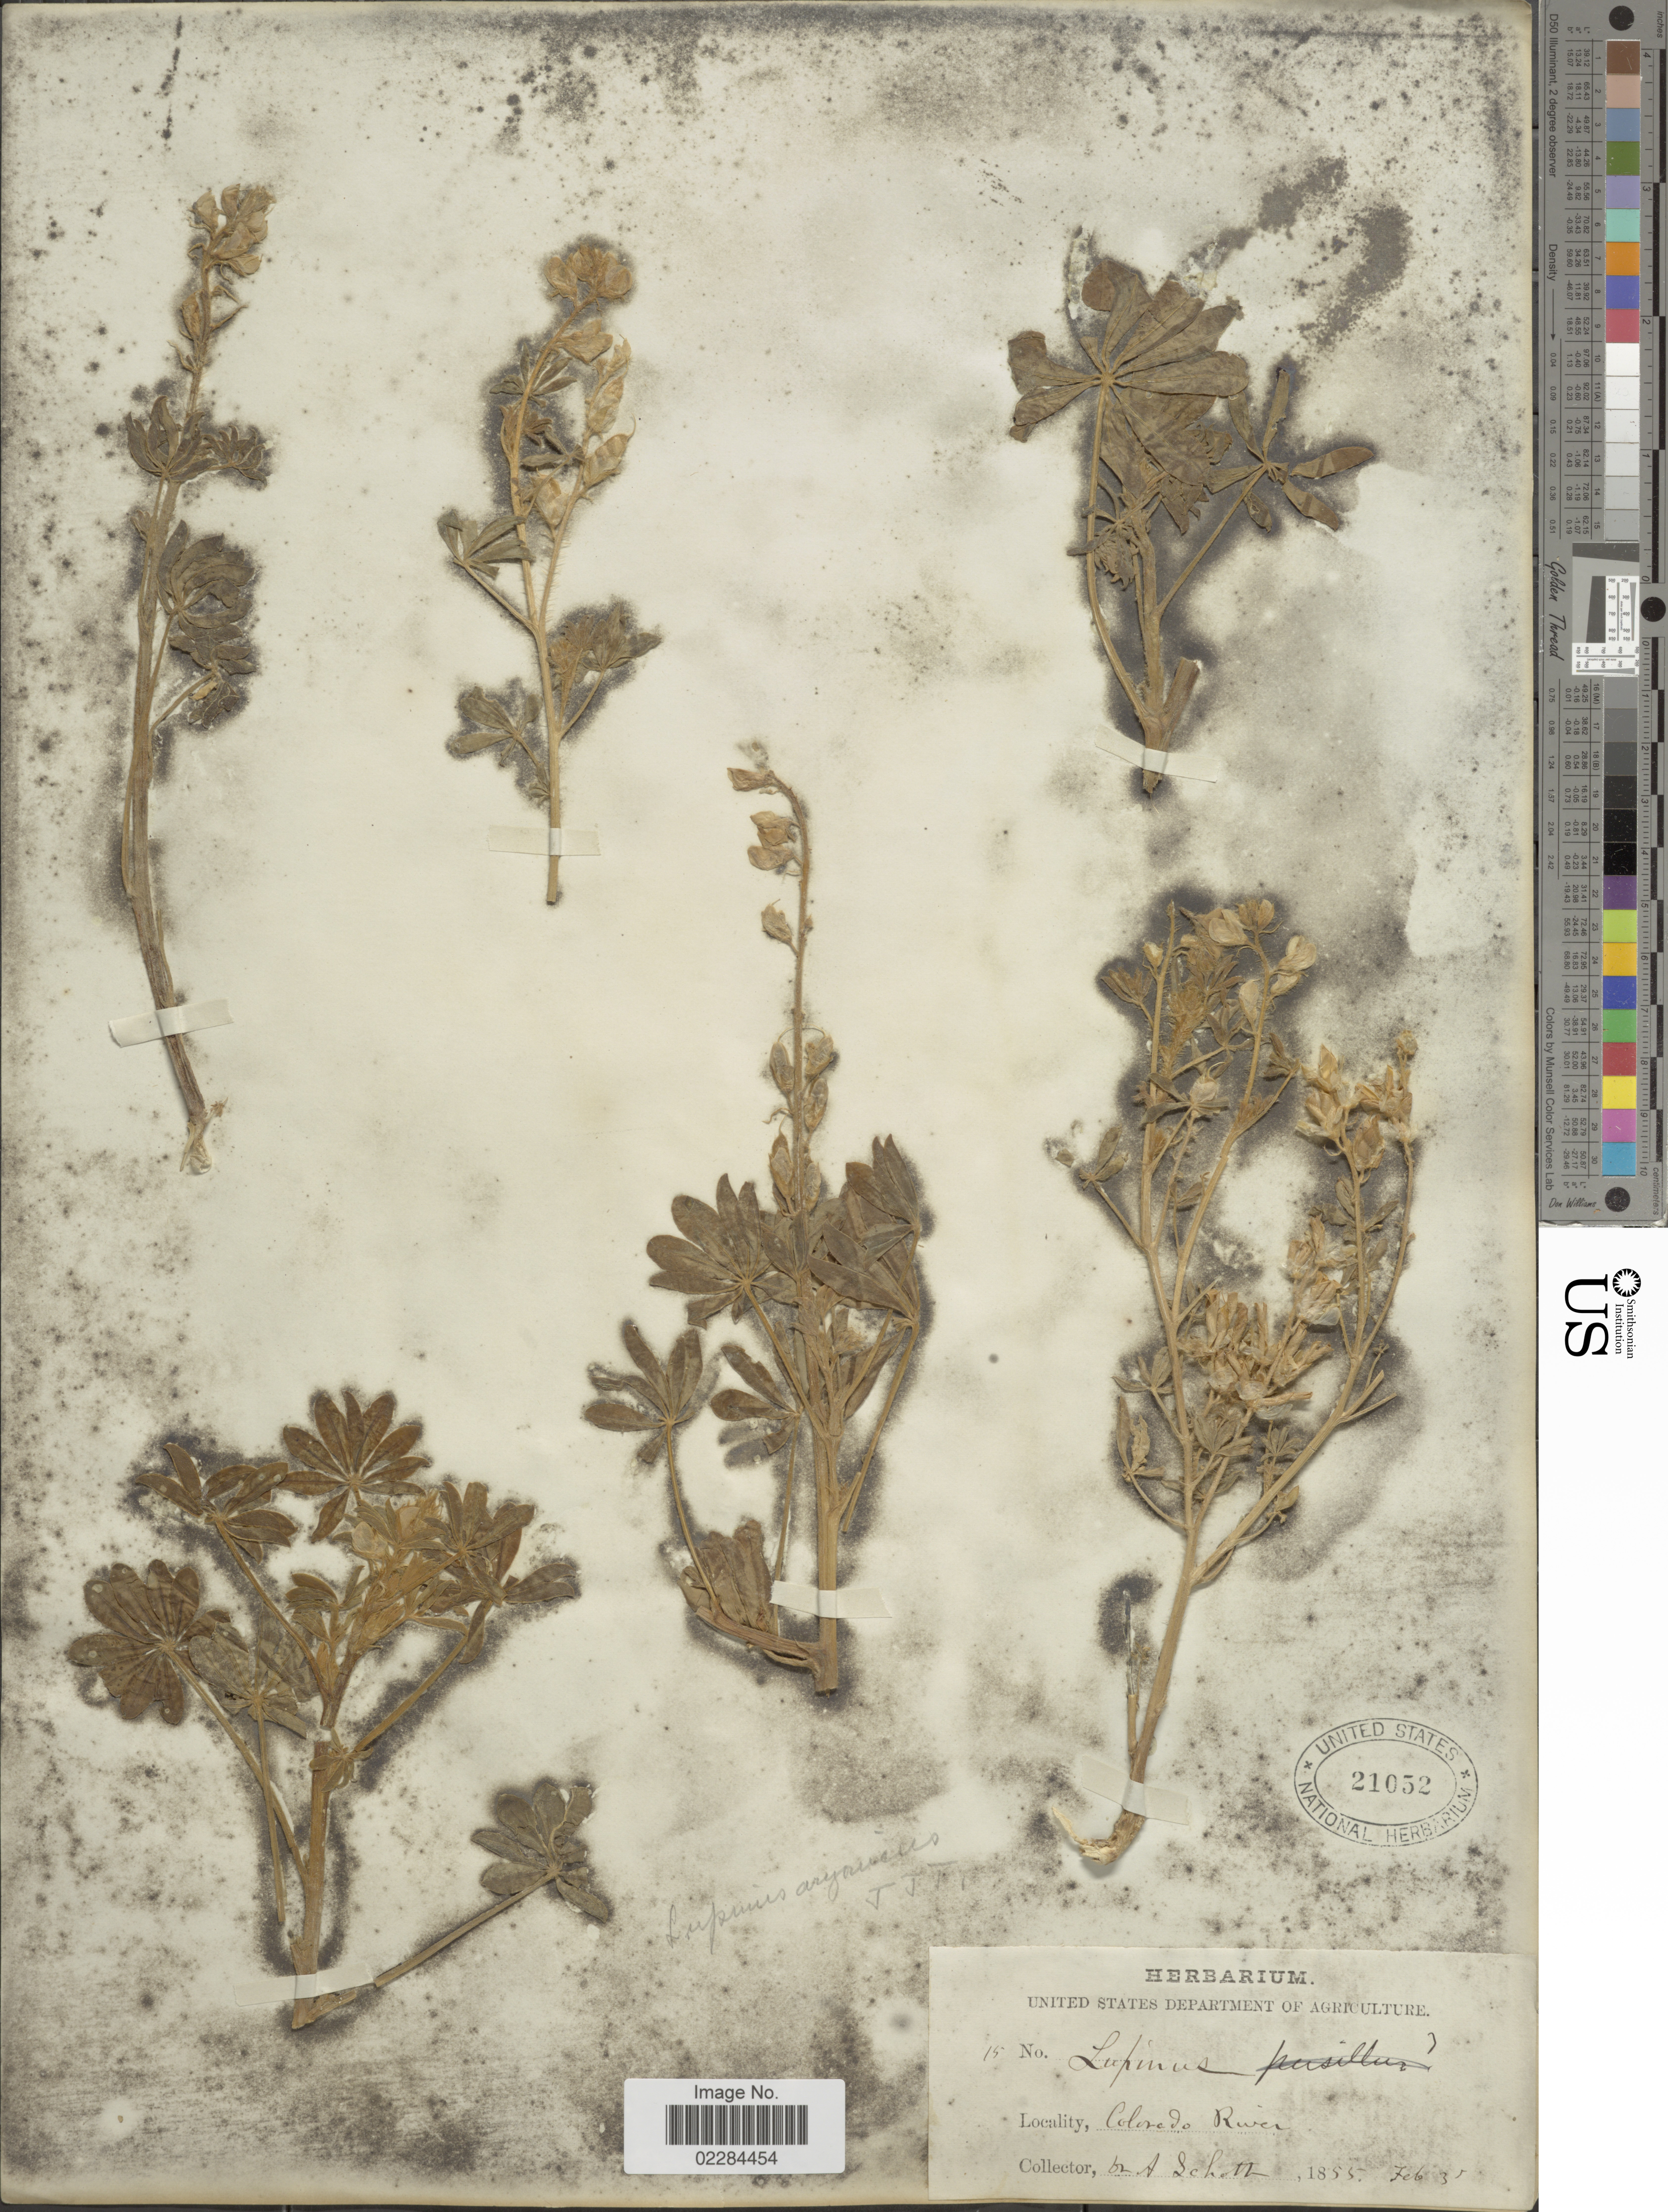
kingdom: Plantae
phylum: Tracheophyta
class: Magnoliopsida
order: Fabales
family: Fabaceae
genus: Lupinus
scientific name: Lupinus arizonicus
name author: (S. Watson) S. Watson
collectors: A. Schott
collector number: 15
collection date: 1855-02-03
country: United States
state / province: Colorado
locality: Colorado River.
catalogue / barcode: US 21052